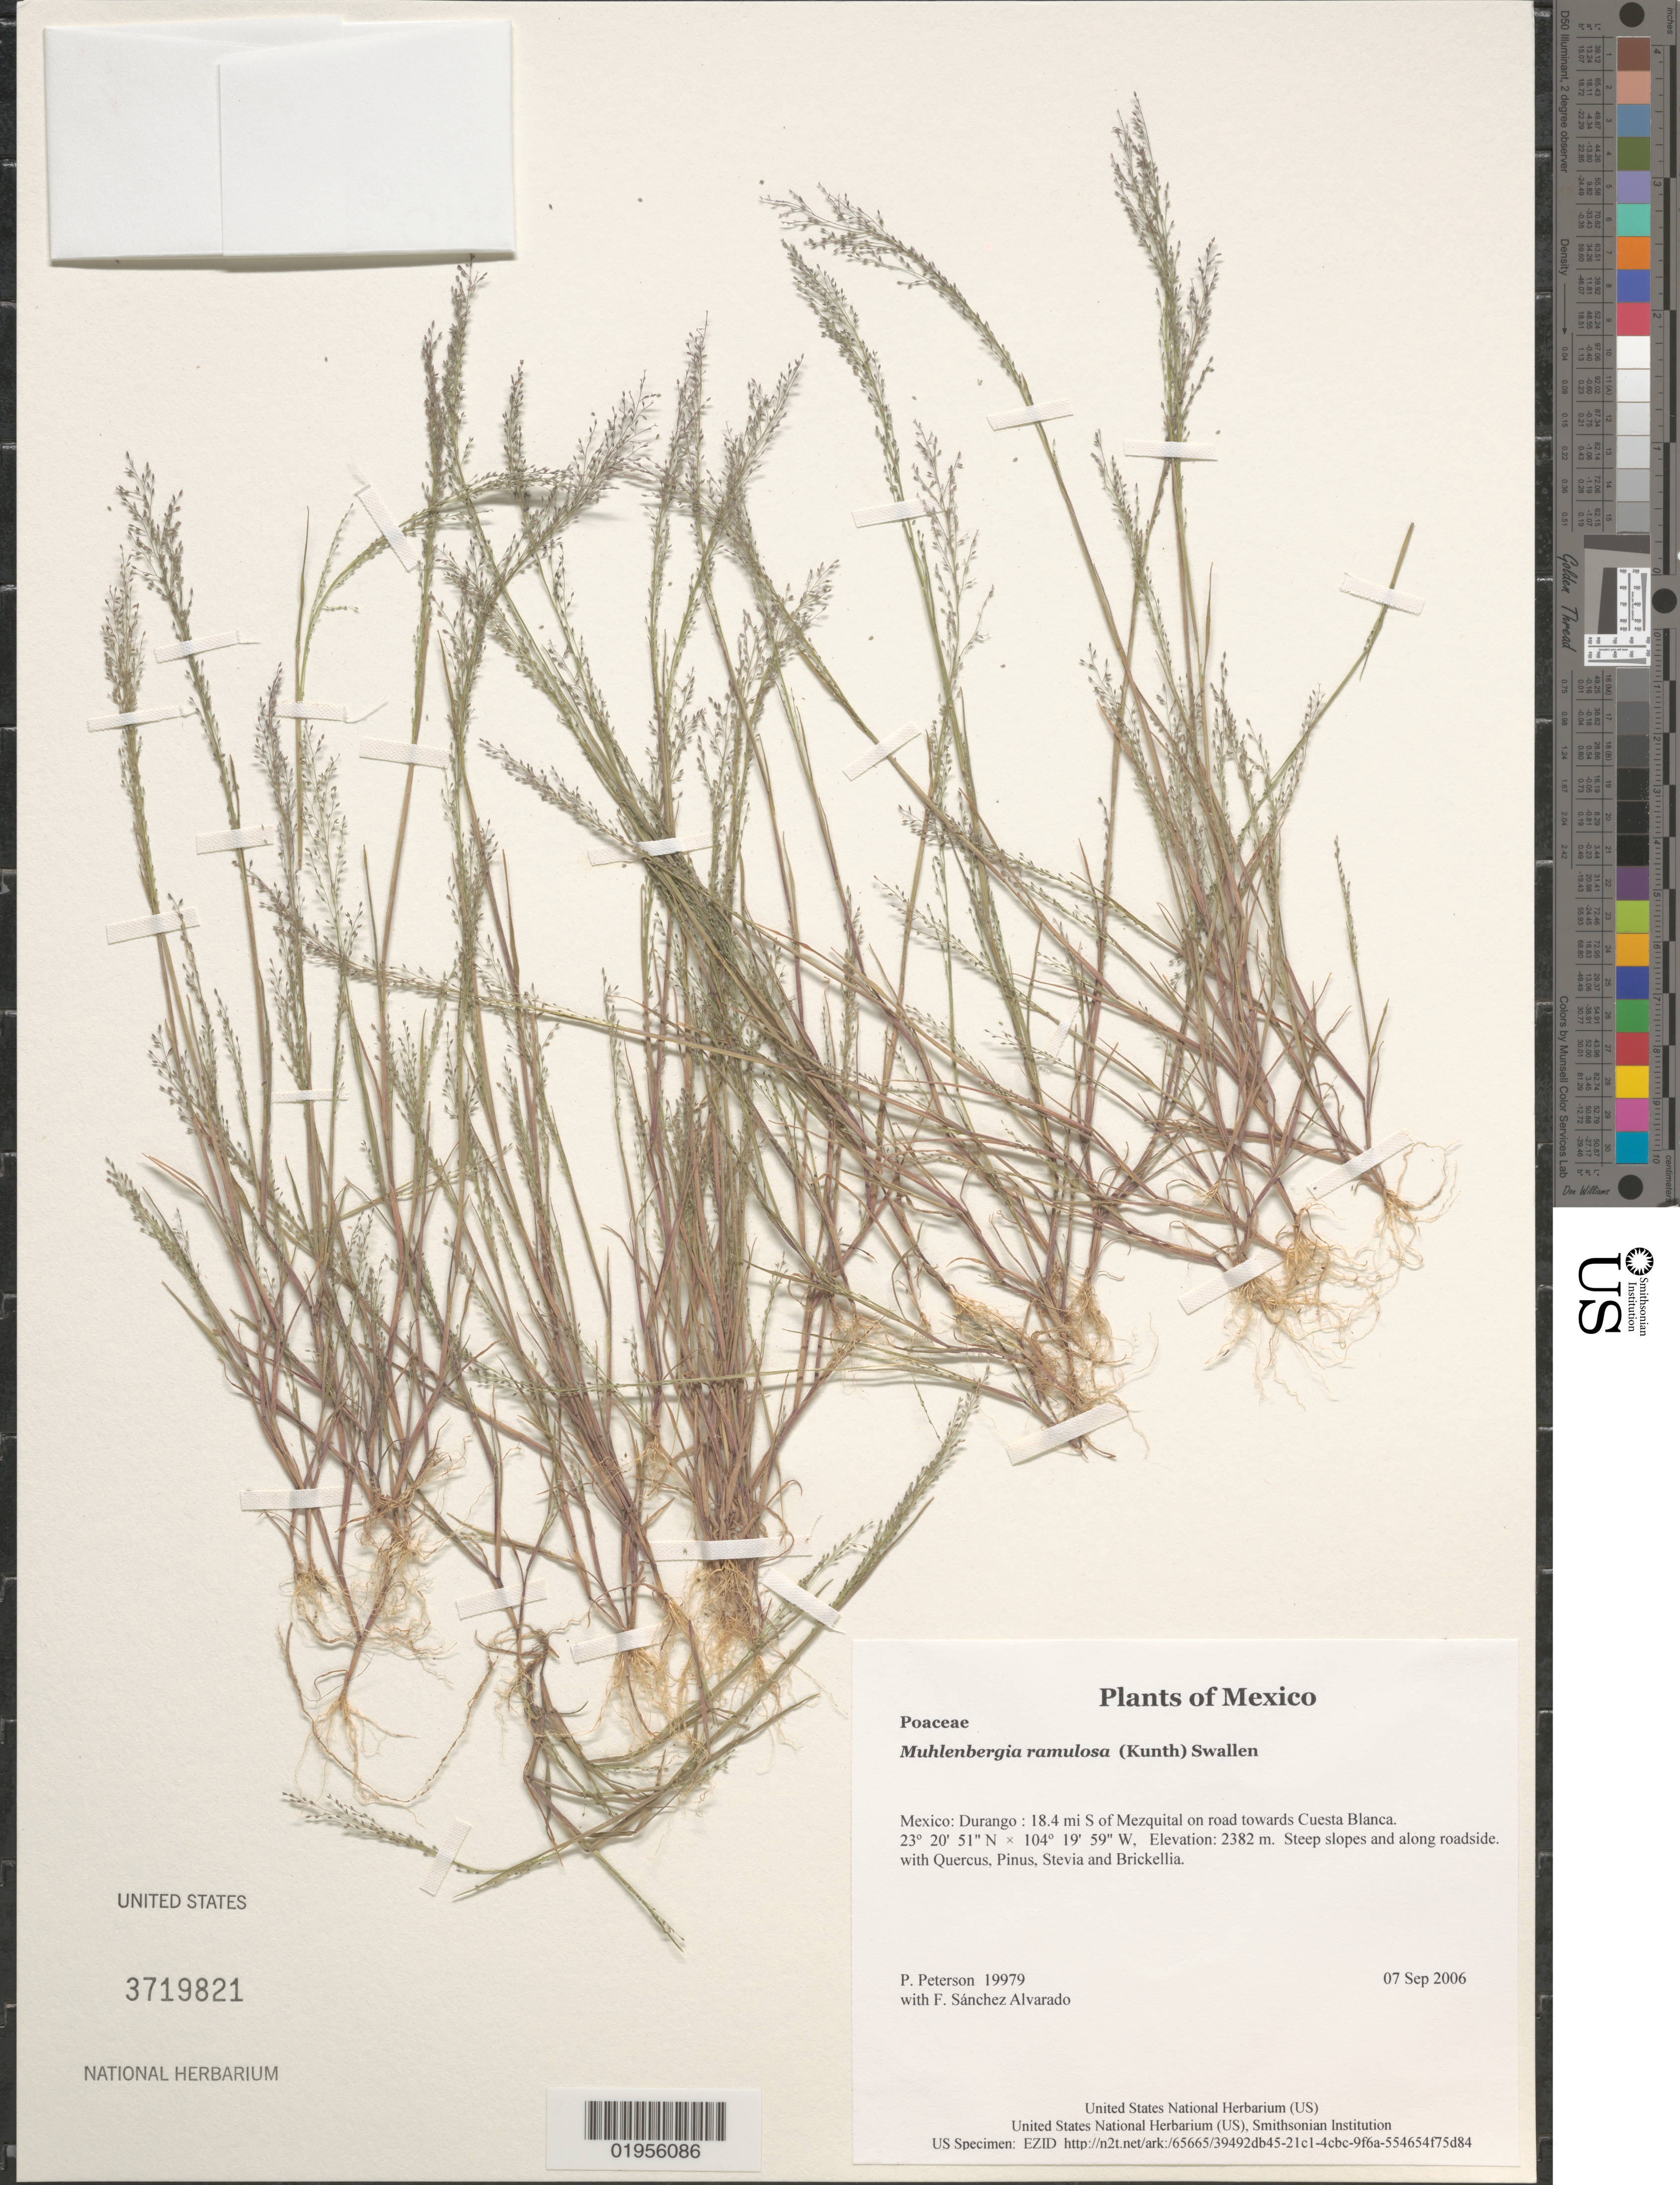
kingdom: Plantae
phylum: Tracheophyta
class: Liliopsida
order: Poales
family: Poaceae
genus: Muhlenbergia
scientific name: Muhlenbergia ramulosa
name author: (Kunth) Swallen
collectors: P. M. Peterson & F. Sánchez Alvarado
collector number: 19979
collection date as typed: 07 Sep 2006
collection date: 2006-09-07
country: Mexico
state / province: Durango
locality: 18.4 mi S of Mezquital on road towards Cuesta Blanca.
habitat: Steep slopes and along roadside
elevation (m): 2382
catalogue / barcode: US 3719821